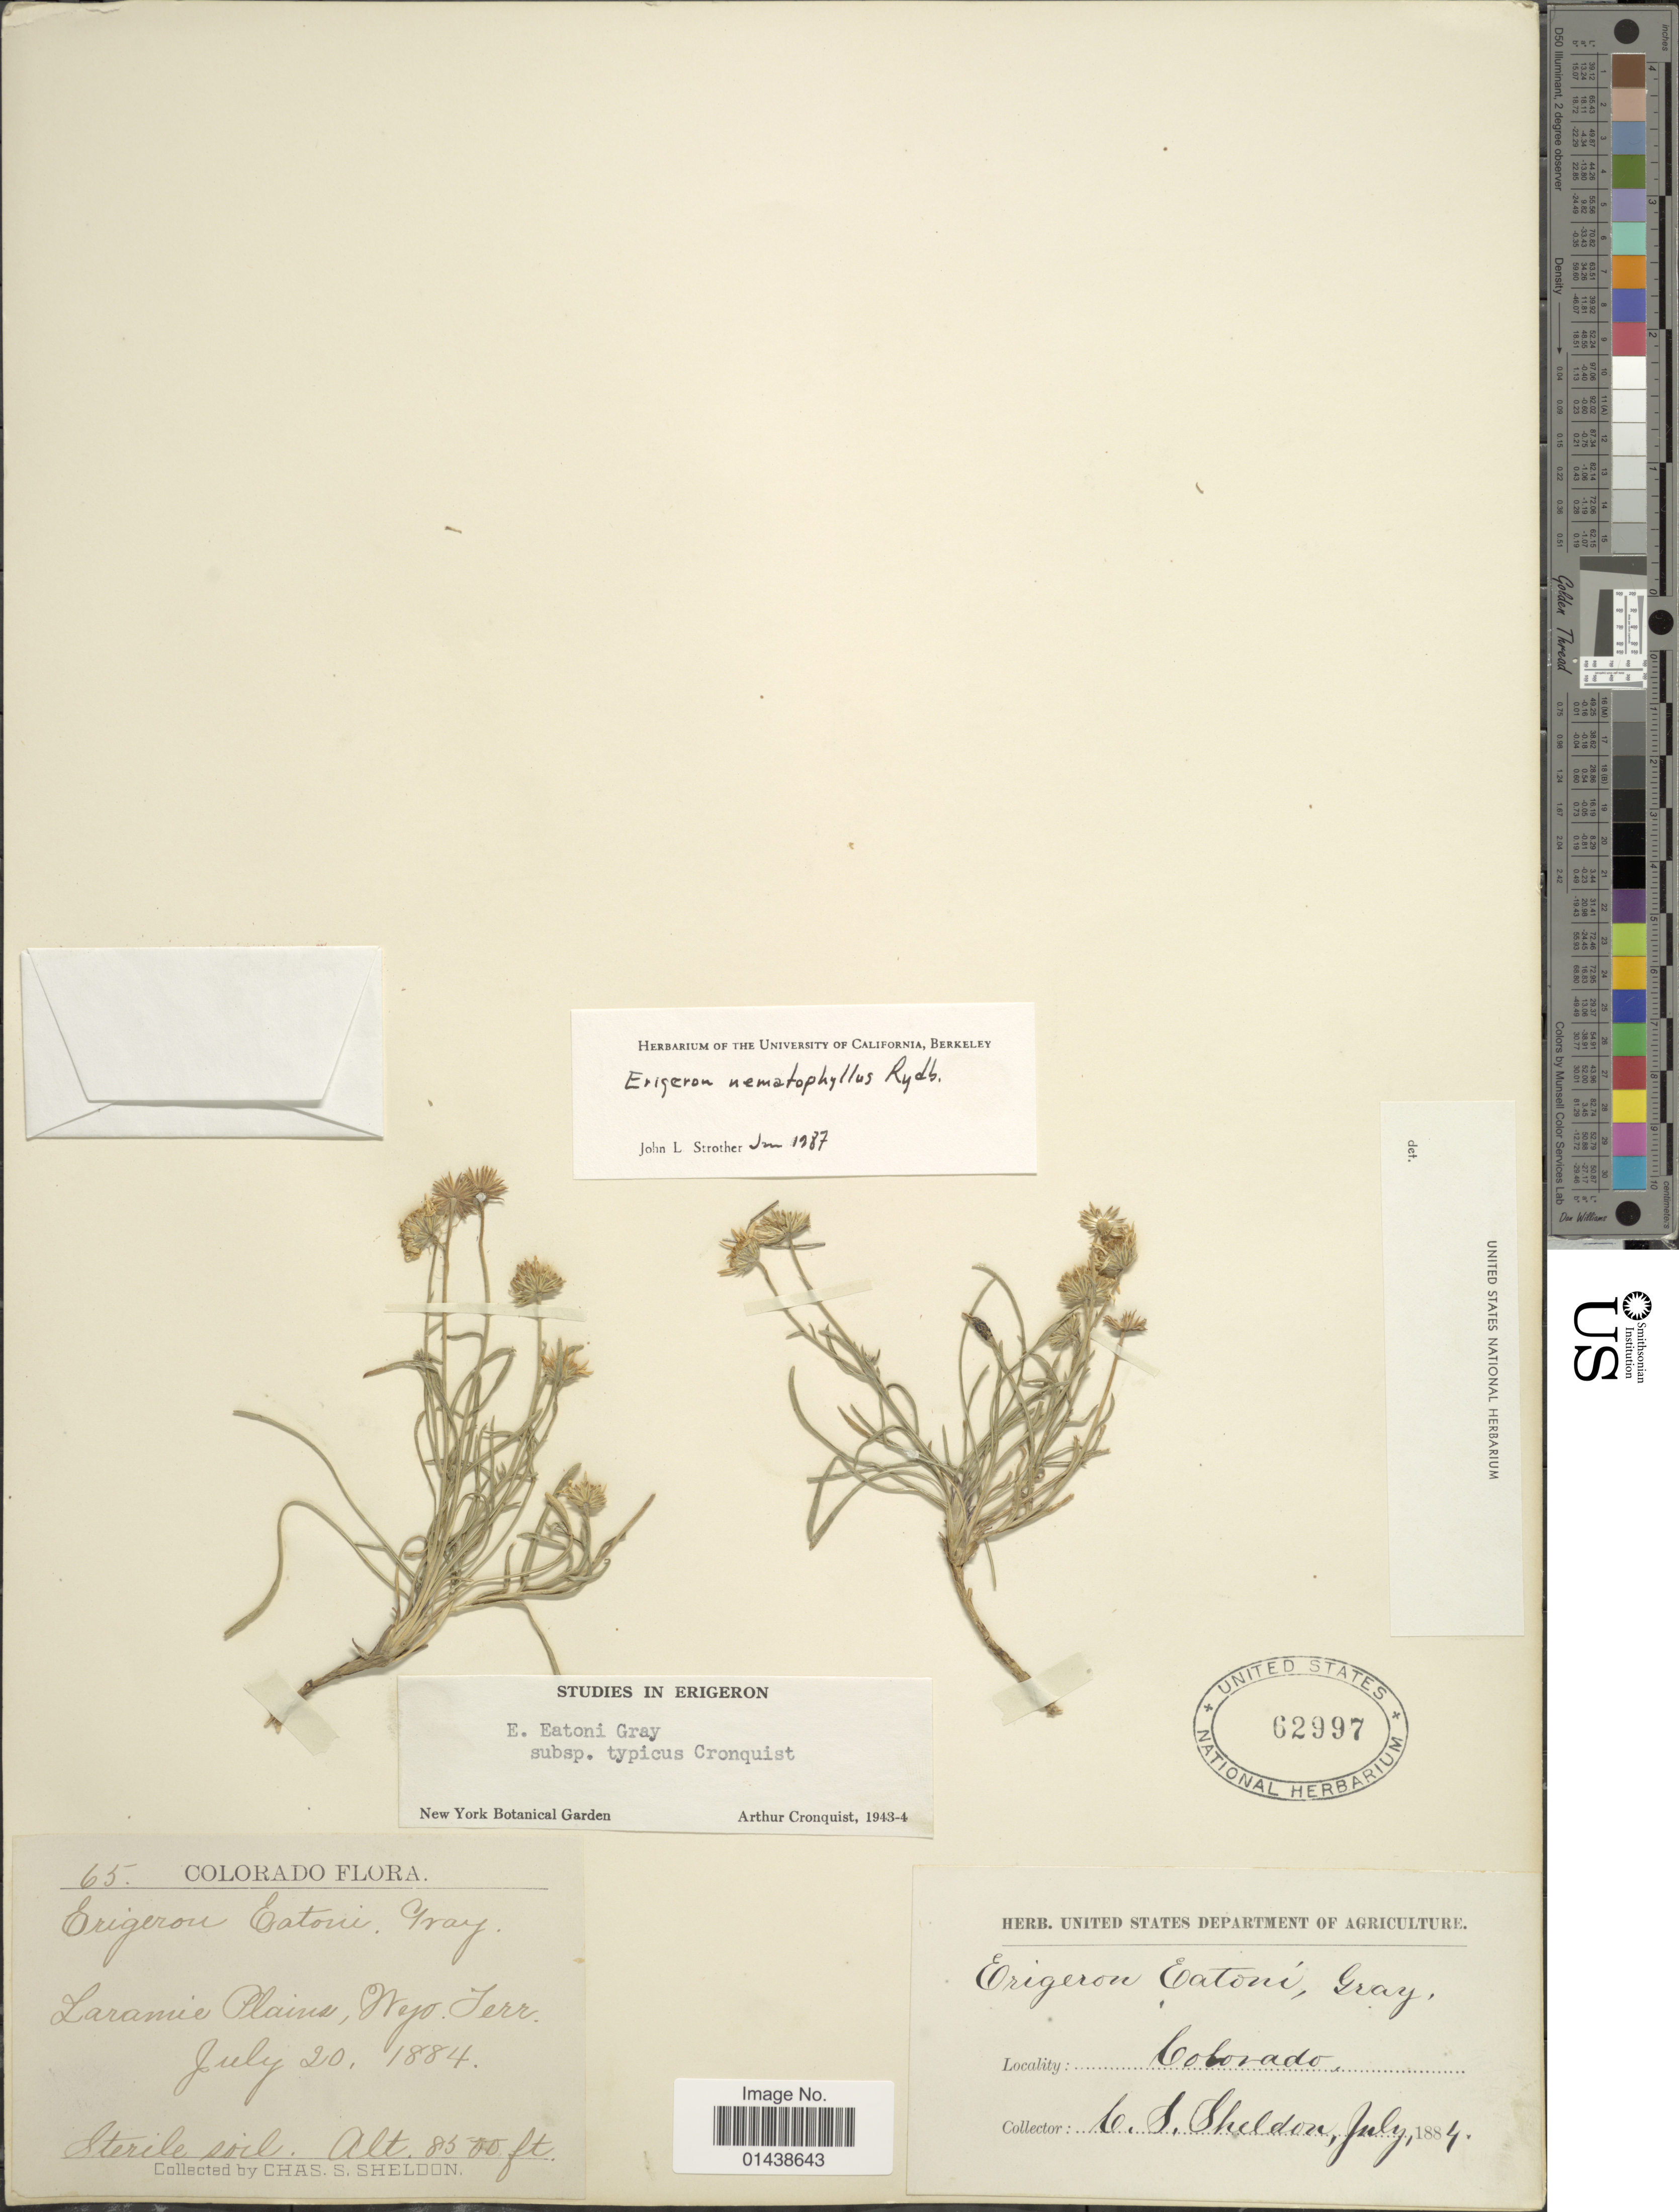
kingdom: Plantae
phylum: Tracheophyta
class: Magnoliopsida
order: Asterales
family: Asteraceae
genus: Erigeron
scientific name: Erigeron nematophyllus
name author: Rydb.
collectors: C. S. Sheldon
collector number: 65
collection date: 1884-07-20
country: United States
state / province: Wyoming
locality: Laramie Plains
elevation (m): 2591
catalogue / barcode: US 62997